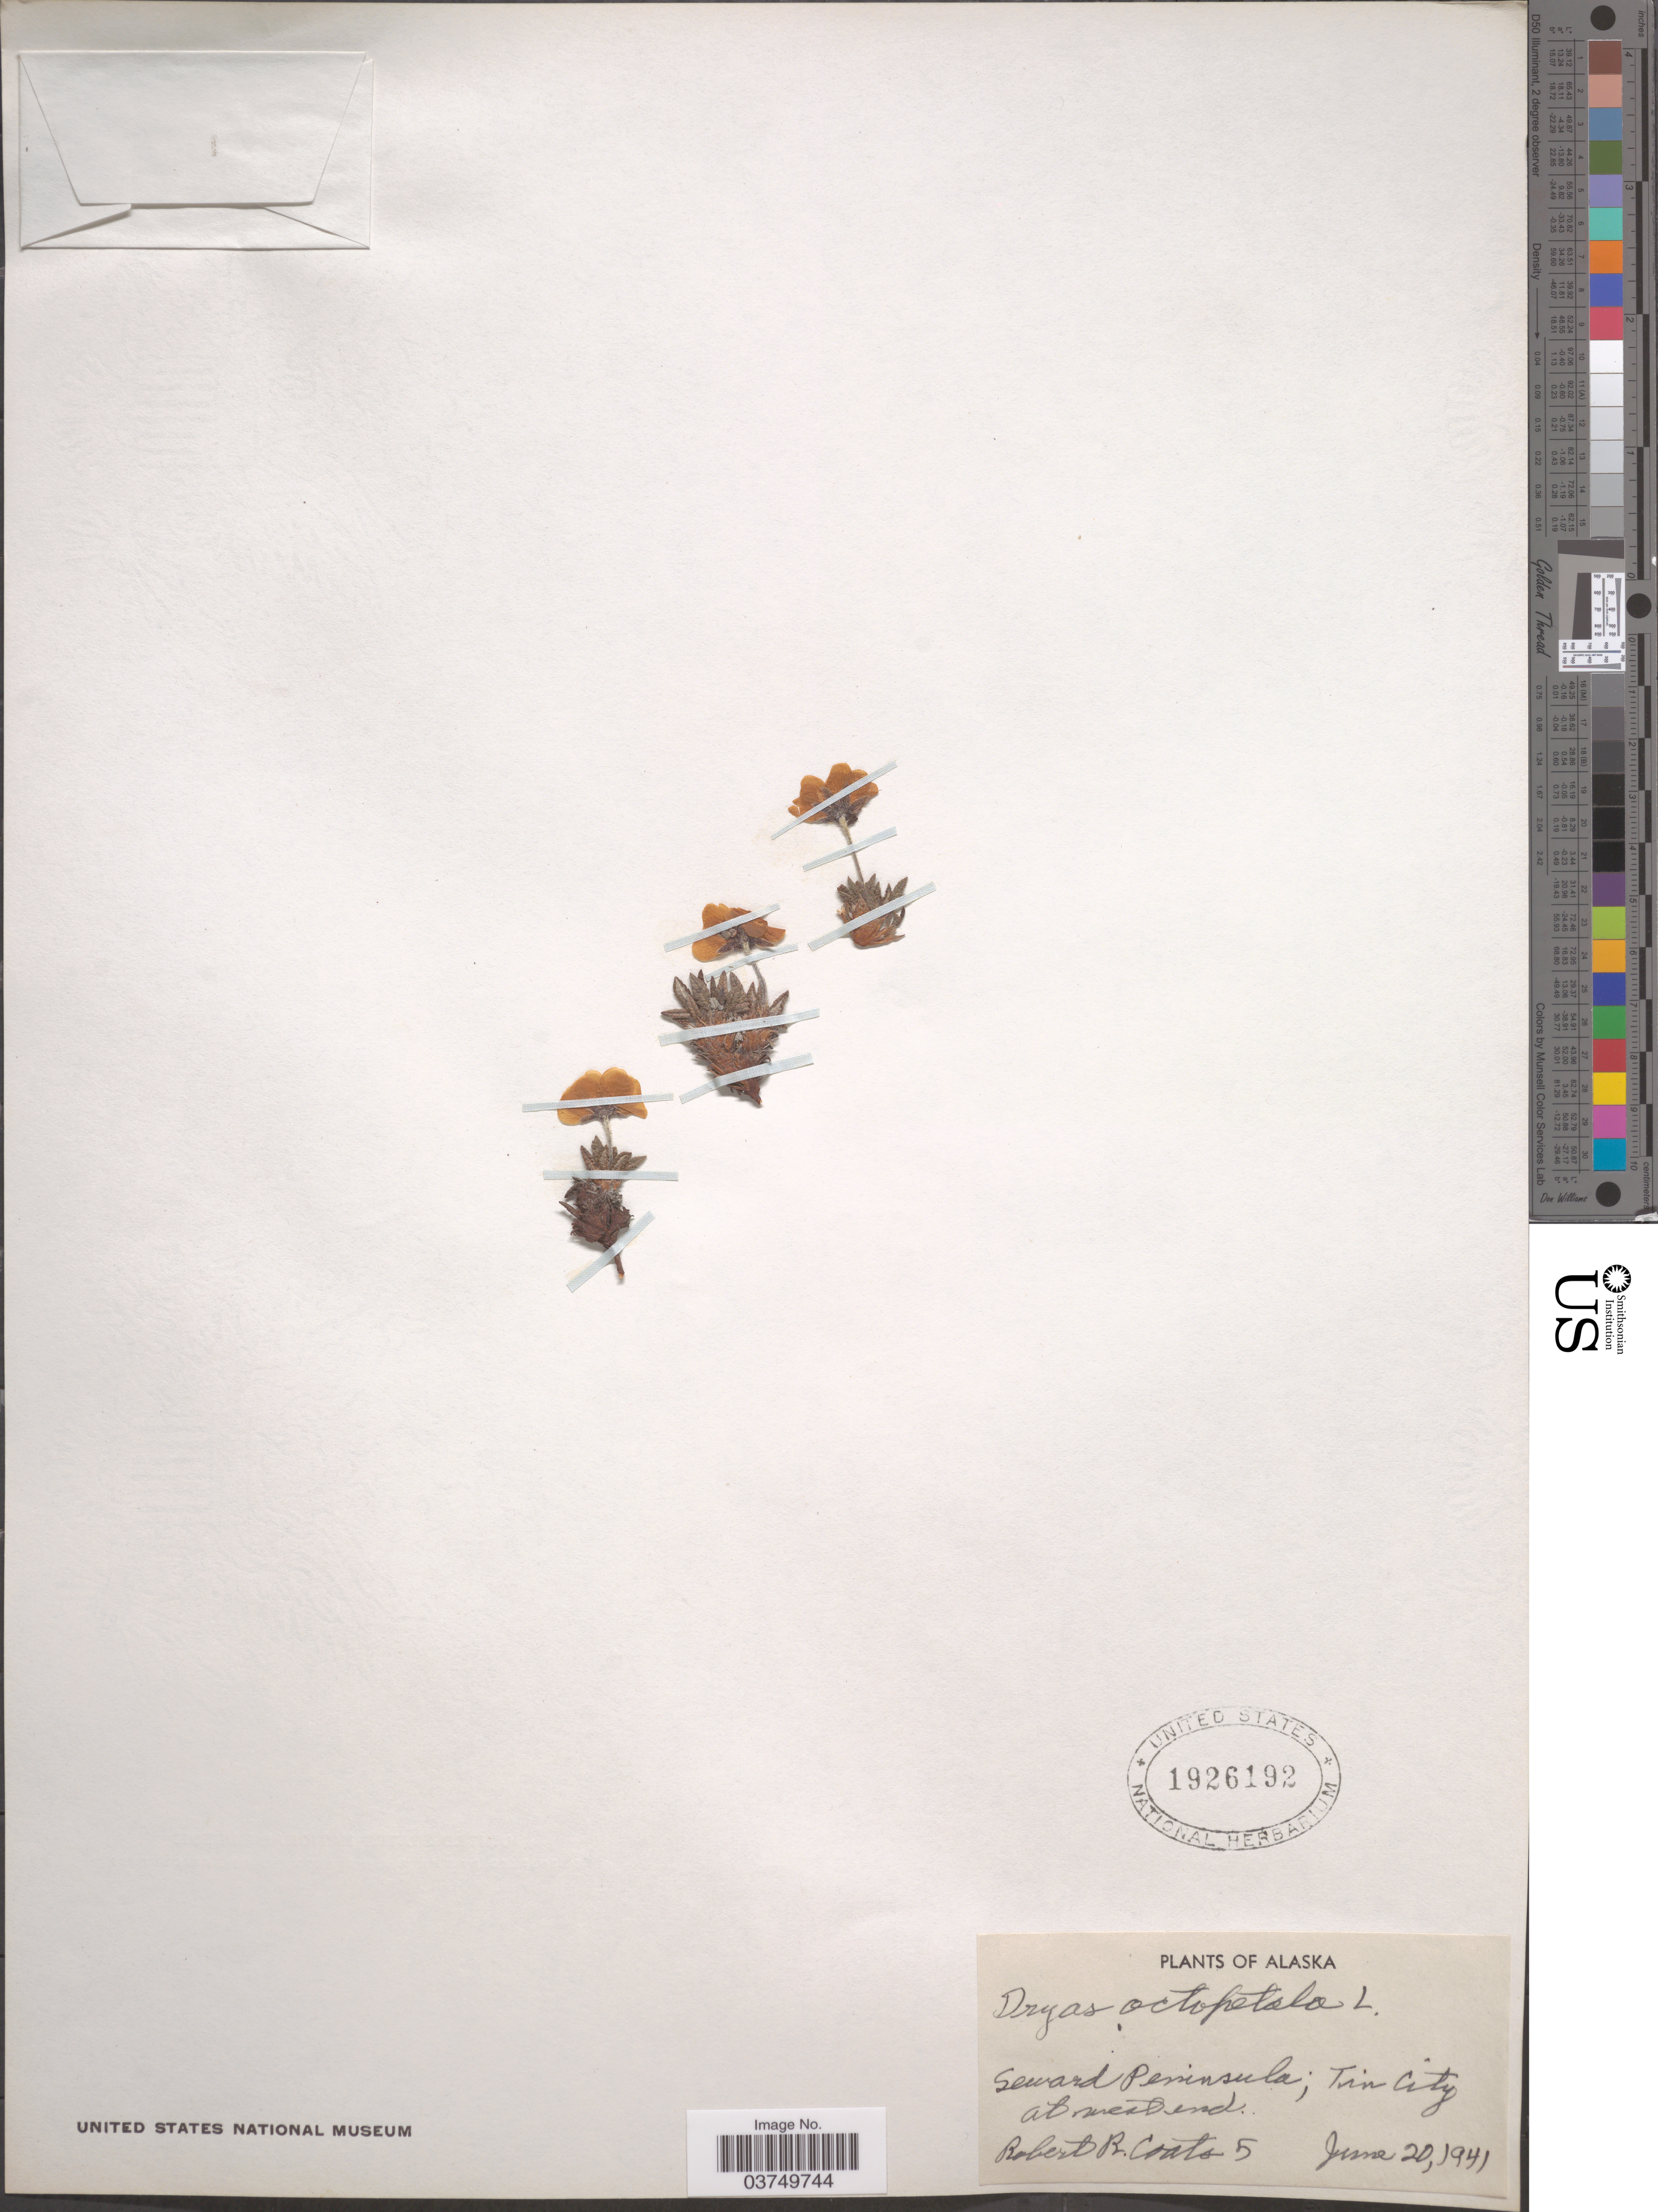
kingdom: Plantae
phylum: Tracheophyta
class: Magnoliopsida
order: Rosales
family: Rosaceae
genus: Dryas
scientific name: Dryas octopetala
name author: L.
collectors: R. Coats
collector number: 5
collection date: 1941-06-20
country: United States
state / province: Alaska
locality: Seward Peninsula; Tin City at west end.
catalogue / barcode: US 1926192